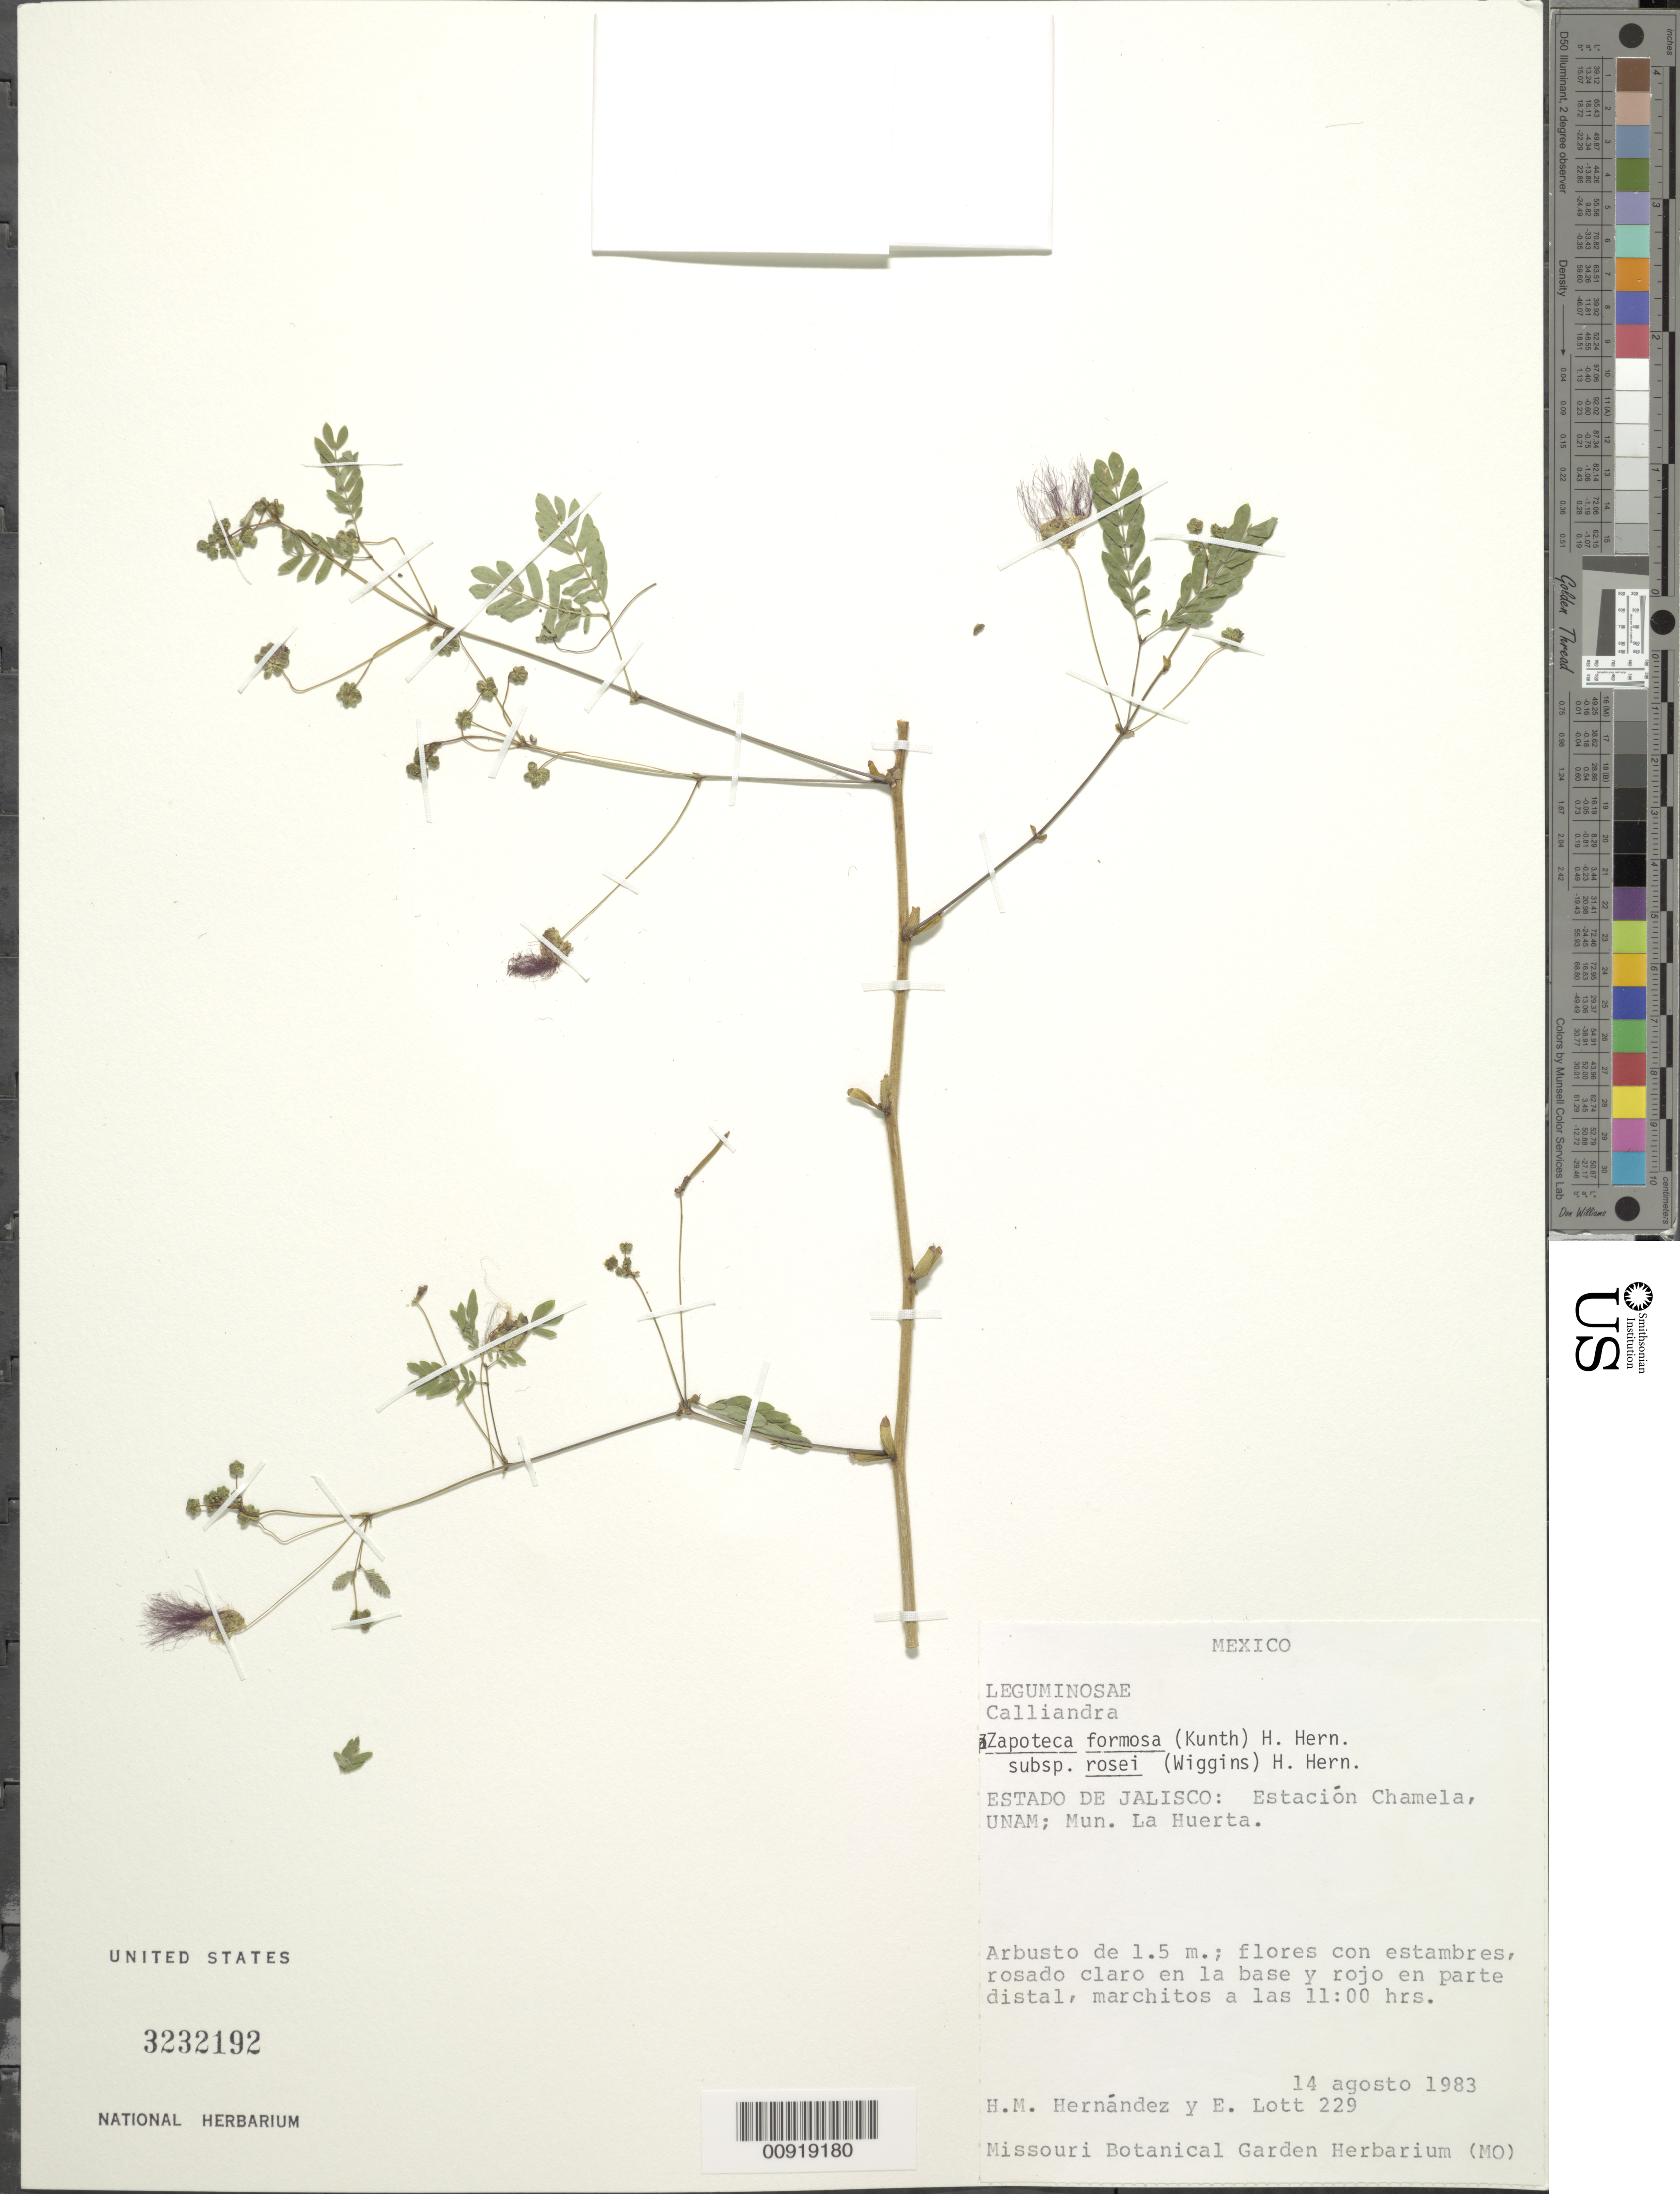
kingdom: Plantae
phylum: Tracheophyta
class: Magnoliopsida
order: Fabales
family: Fabaceae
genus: Zapoteca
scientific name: Zapoteca formosa subsp. rosei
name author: (Wiggins) H.M. Hern.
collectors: H. M. Hernandez & E. Lott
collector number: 229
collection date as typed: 14 Aug 1983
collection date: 1983-08-14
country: Mexico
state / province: Jalisco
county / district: Huerta, La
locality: Estado de Jalisco: Estación Chamela, UNAM; Mun. La Huerta.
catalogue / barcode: US 3232192